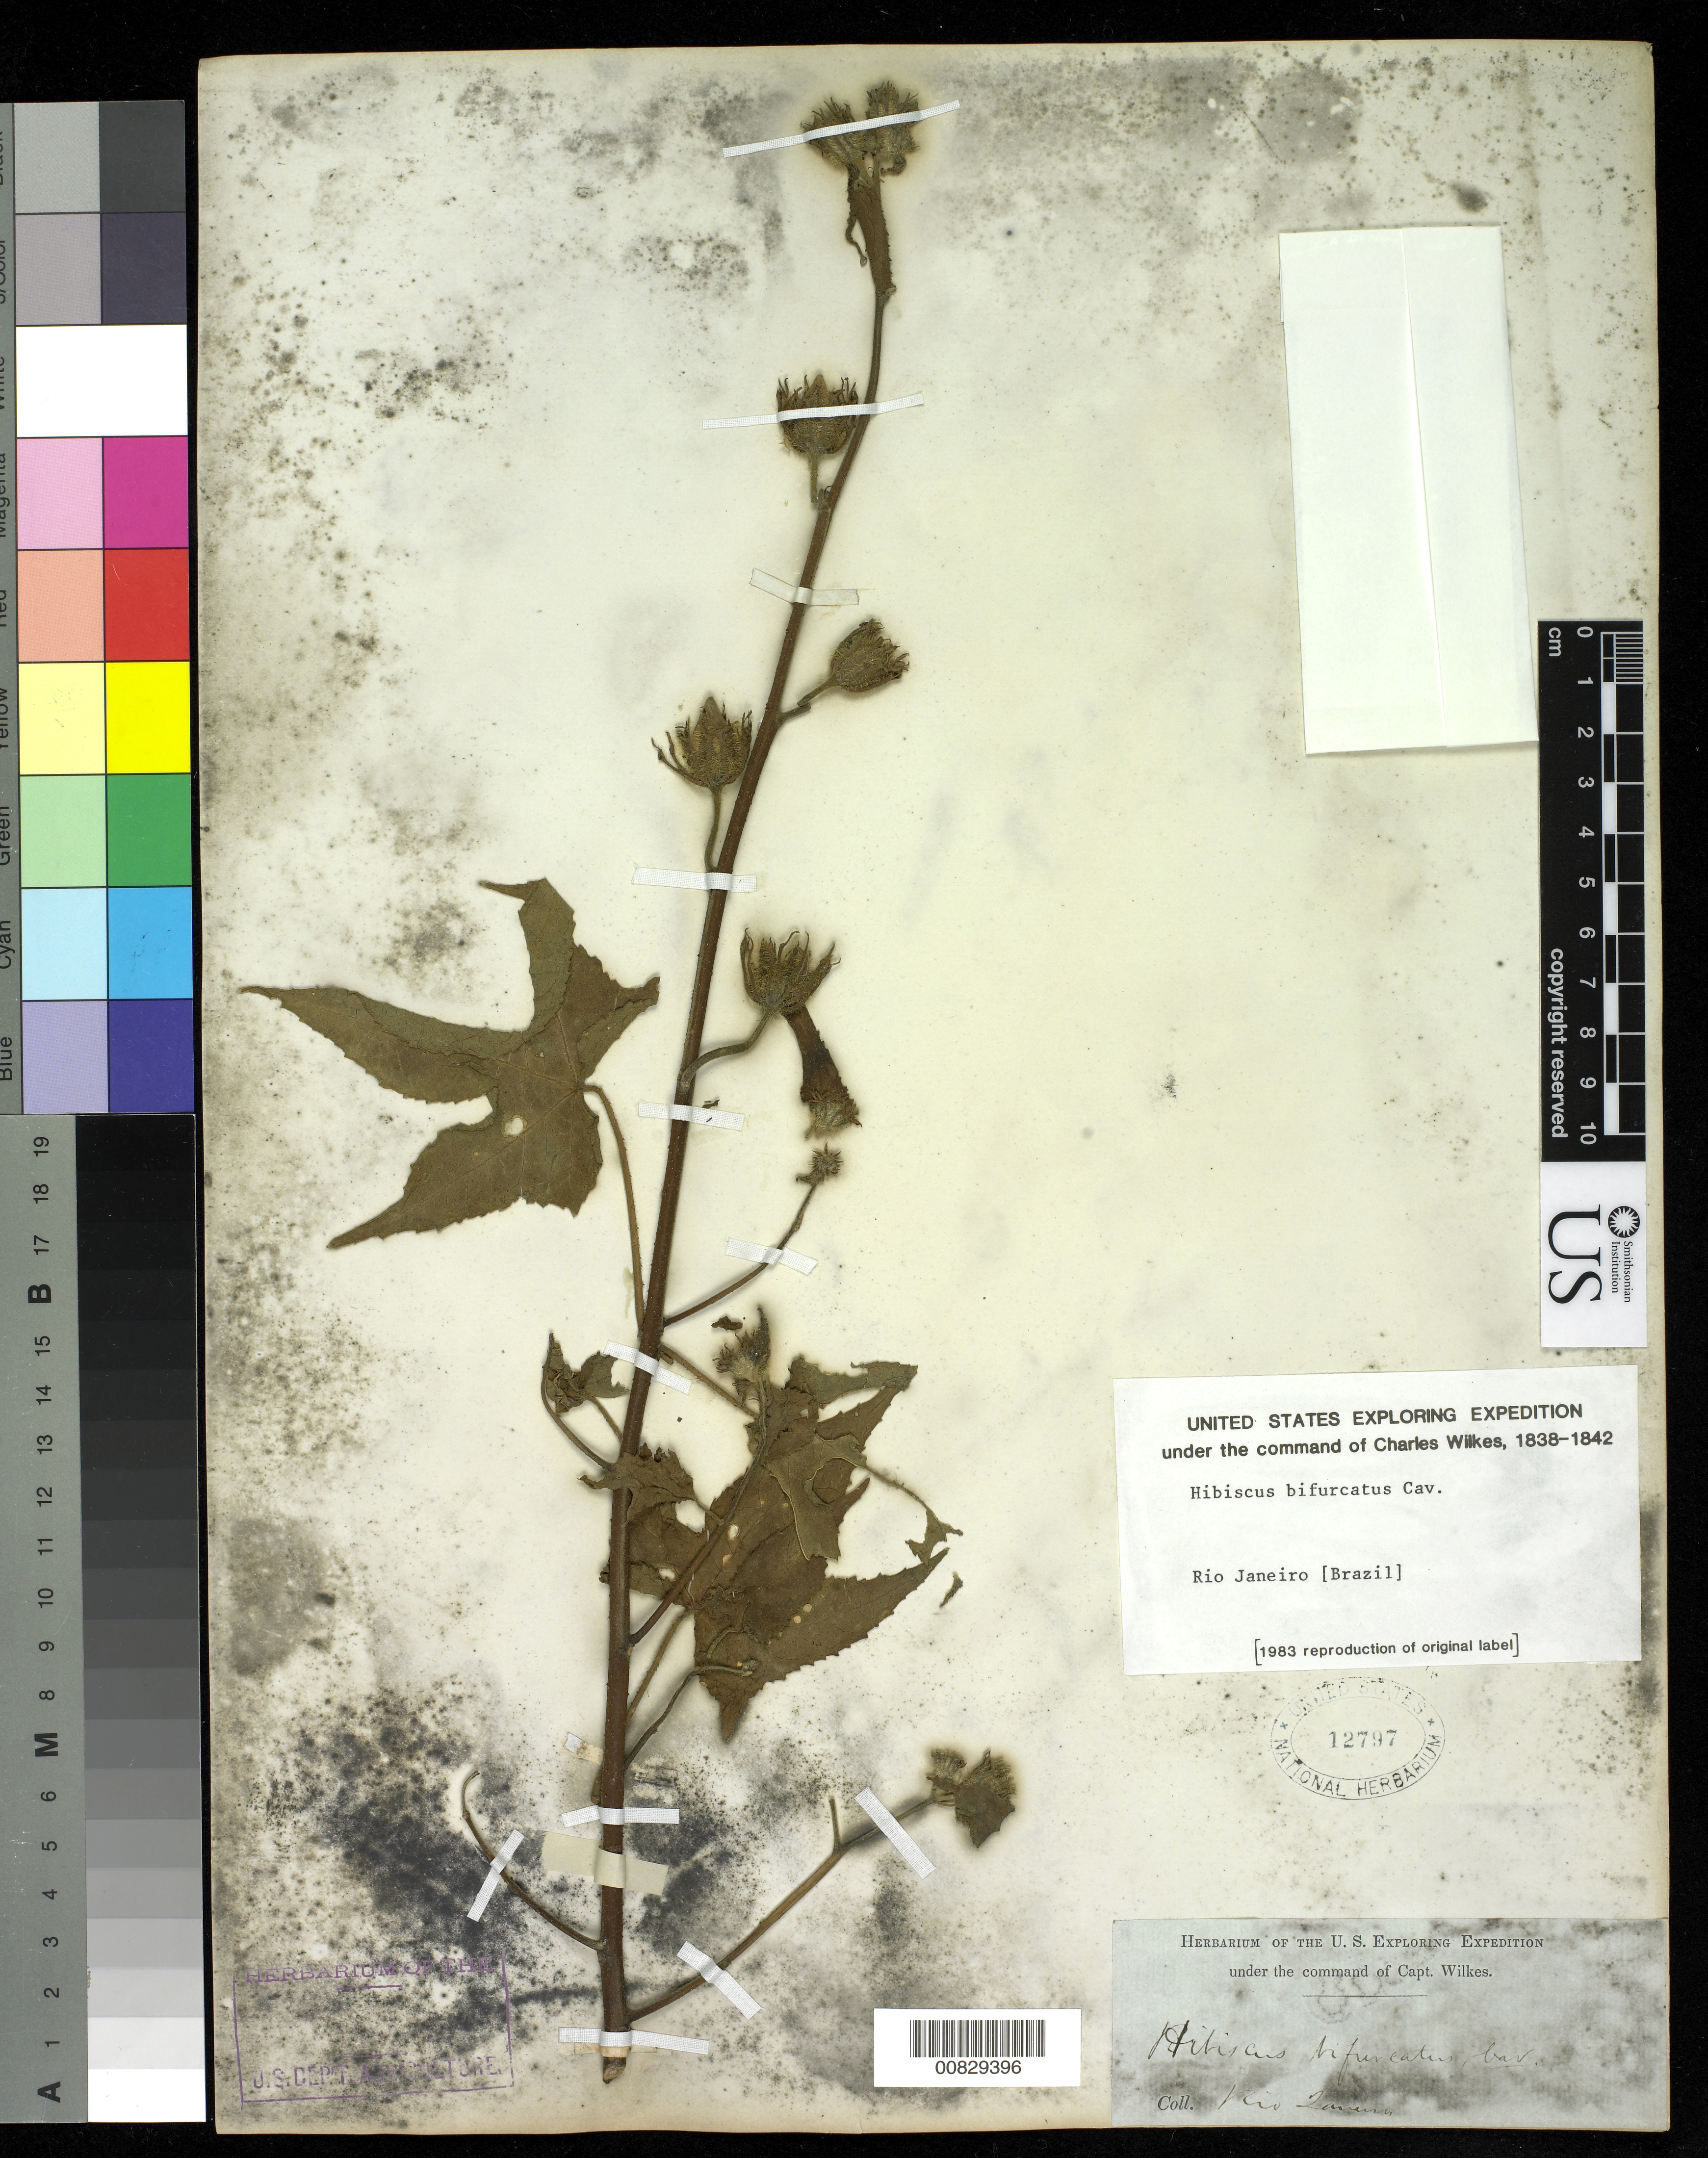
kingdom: Plantae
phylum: Tracheophyta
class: Magnoliopsida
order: Malvales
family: Malvaceae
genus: Sabdariffa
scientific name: Sabdariffa bifurcata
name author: (Cav.) M.C. Duarte & V.N.Yoshikawa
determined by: Dorr, Laurence J., Curator (BOT), Smithsonian Institution - National Museum of Natural History (UNITED STATES)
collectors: Wilkes Explor. Exped.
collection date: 1838/1842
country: Brazil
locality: Rio de Janeiro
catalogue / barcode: US 12797